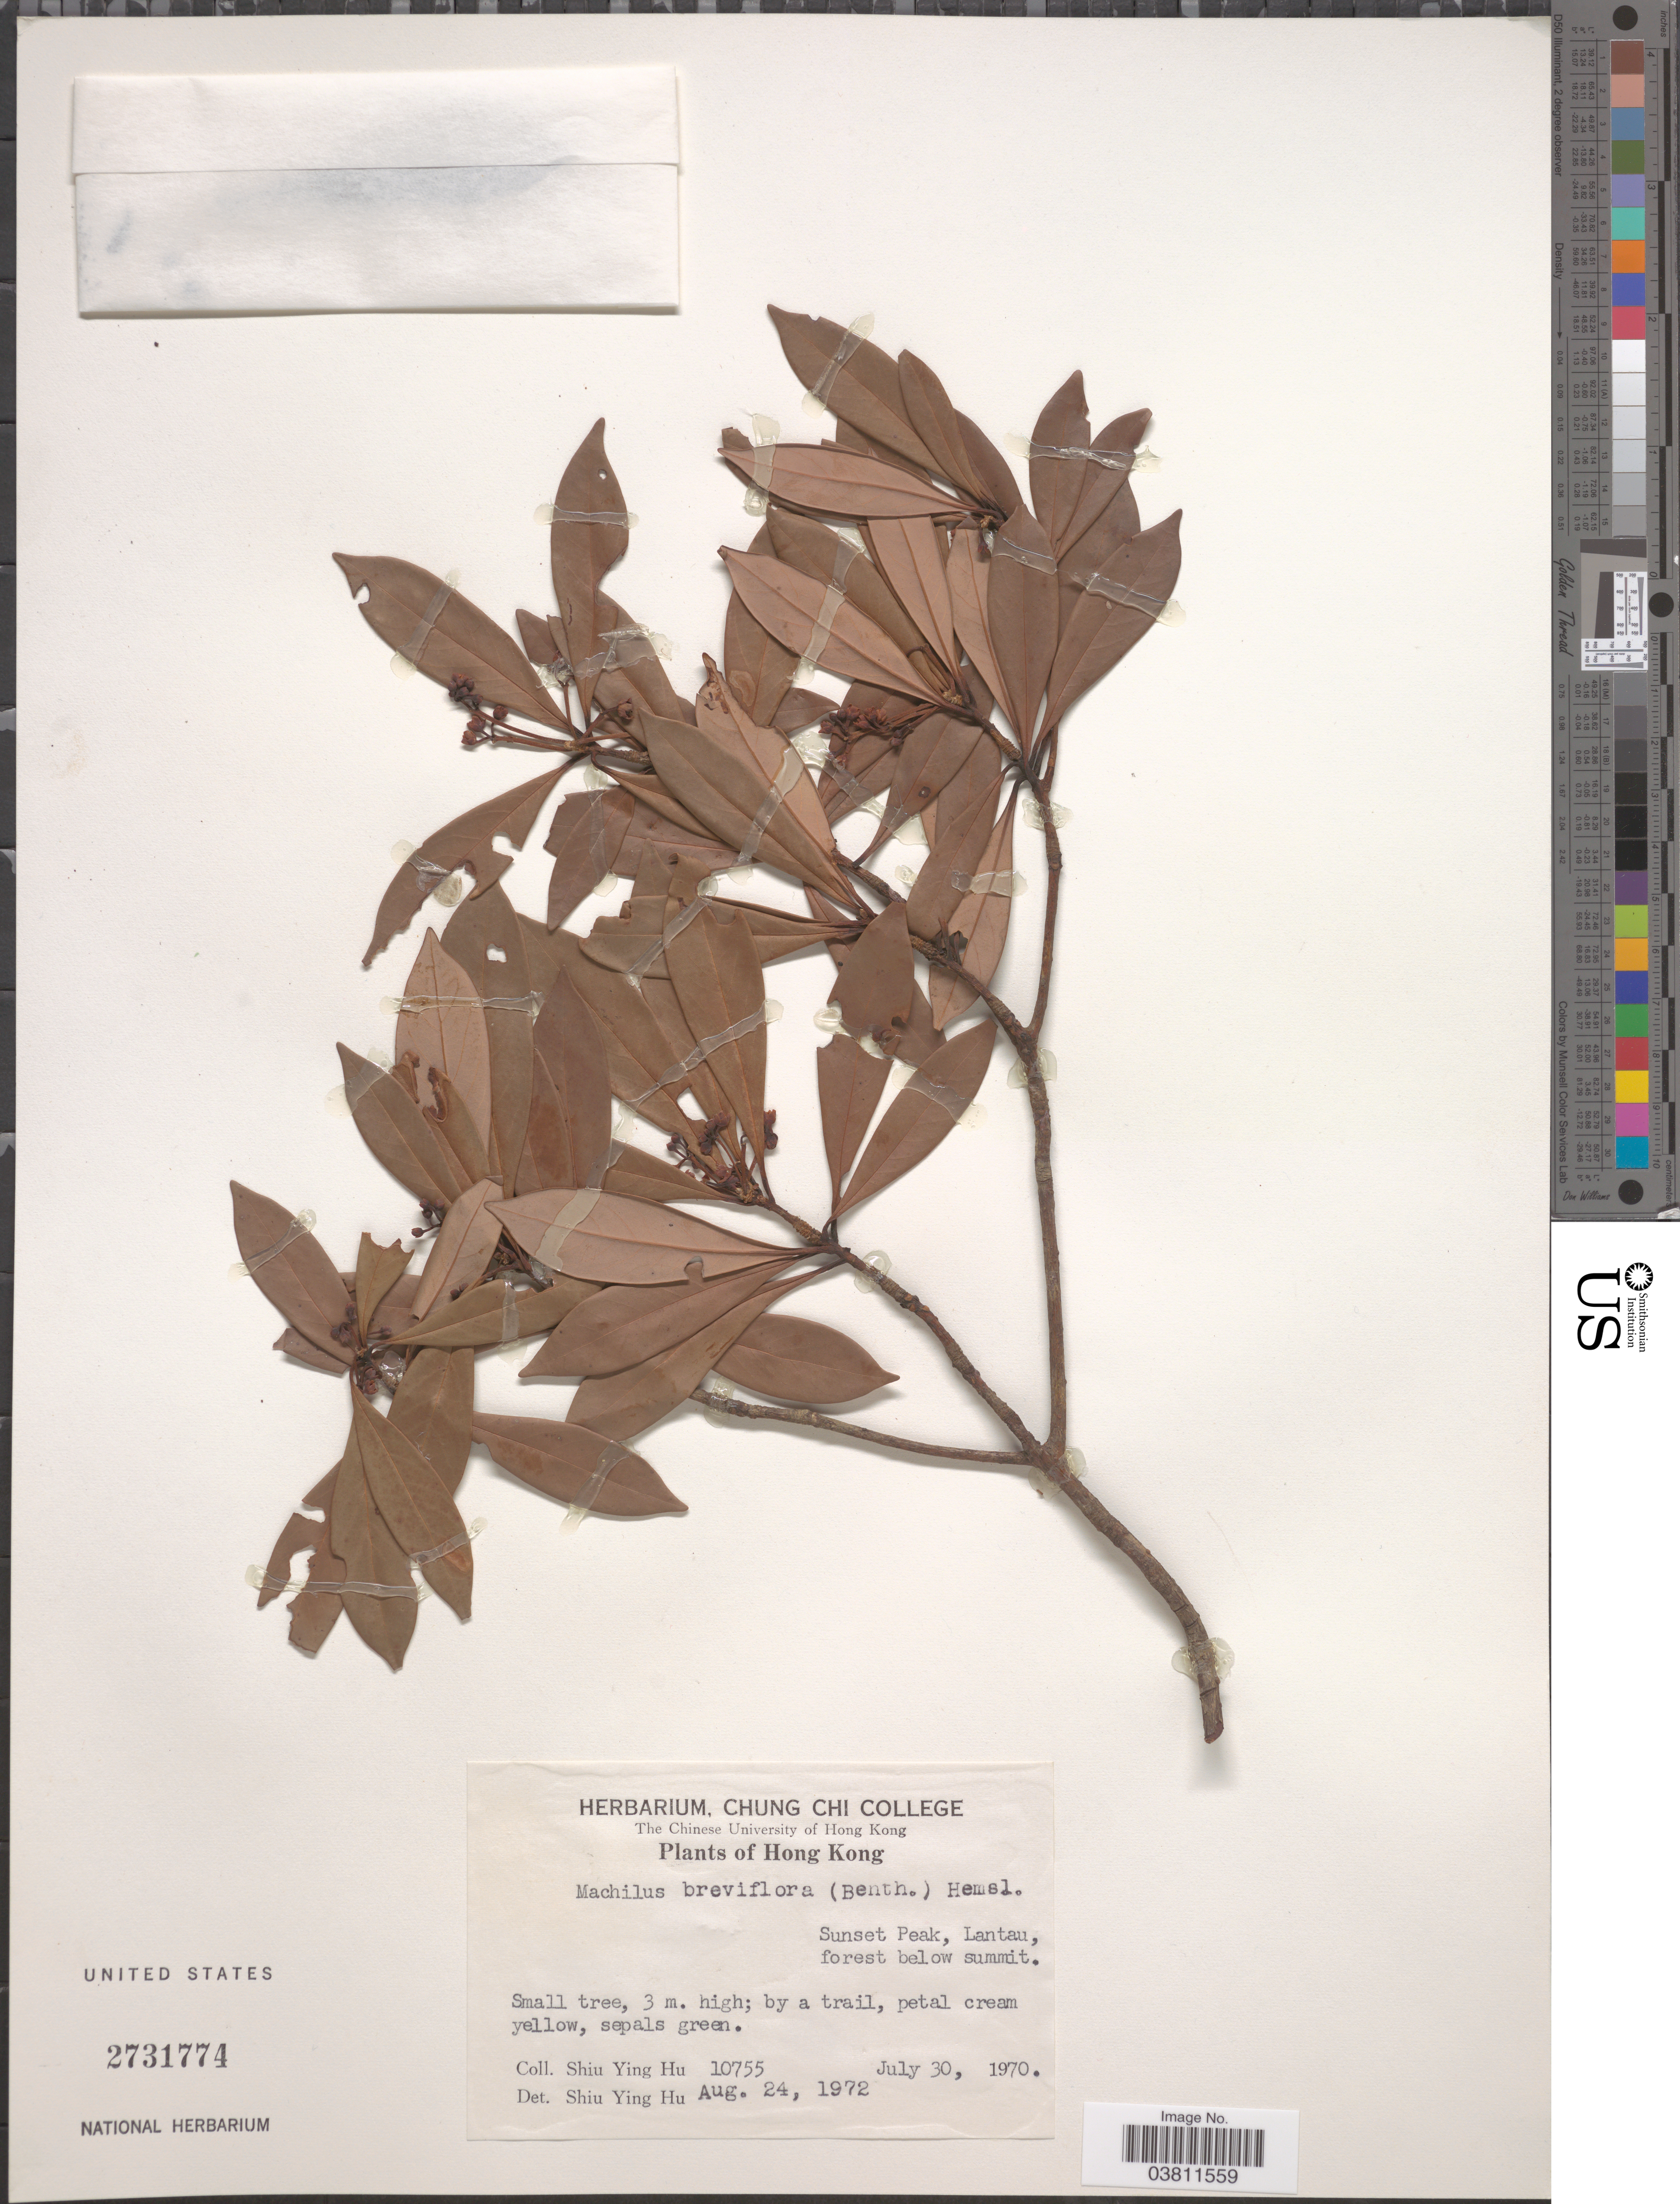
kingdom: Plantae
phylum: Tracheophyta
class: Magnoliopsida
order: Laurales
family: Lauraceae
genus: Machilus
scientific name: Machilus breviflora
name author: (Benth.) Hemsl.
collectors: S. Y. Hu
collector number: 10755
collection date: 1970-07-30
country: China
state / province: Hong Kong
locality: Sunset Peak, Lantau, forest below summit.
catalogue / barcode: US 2731774